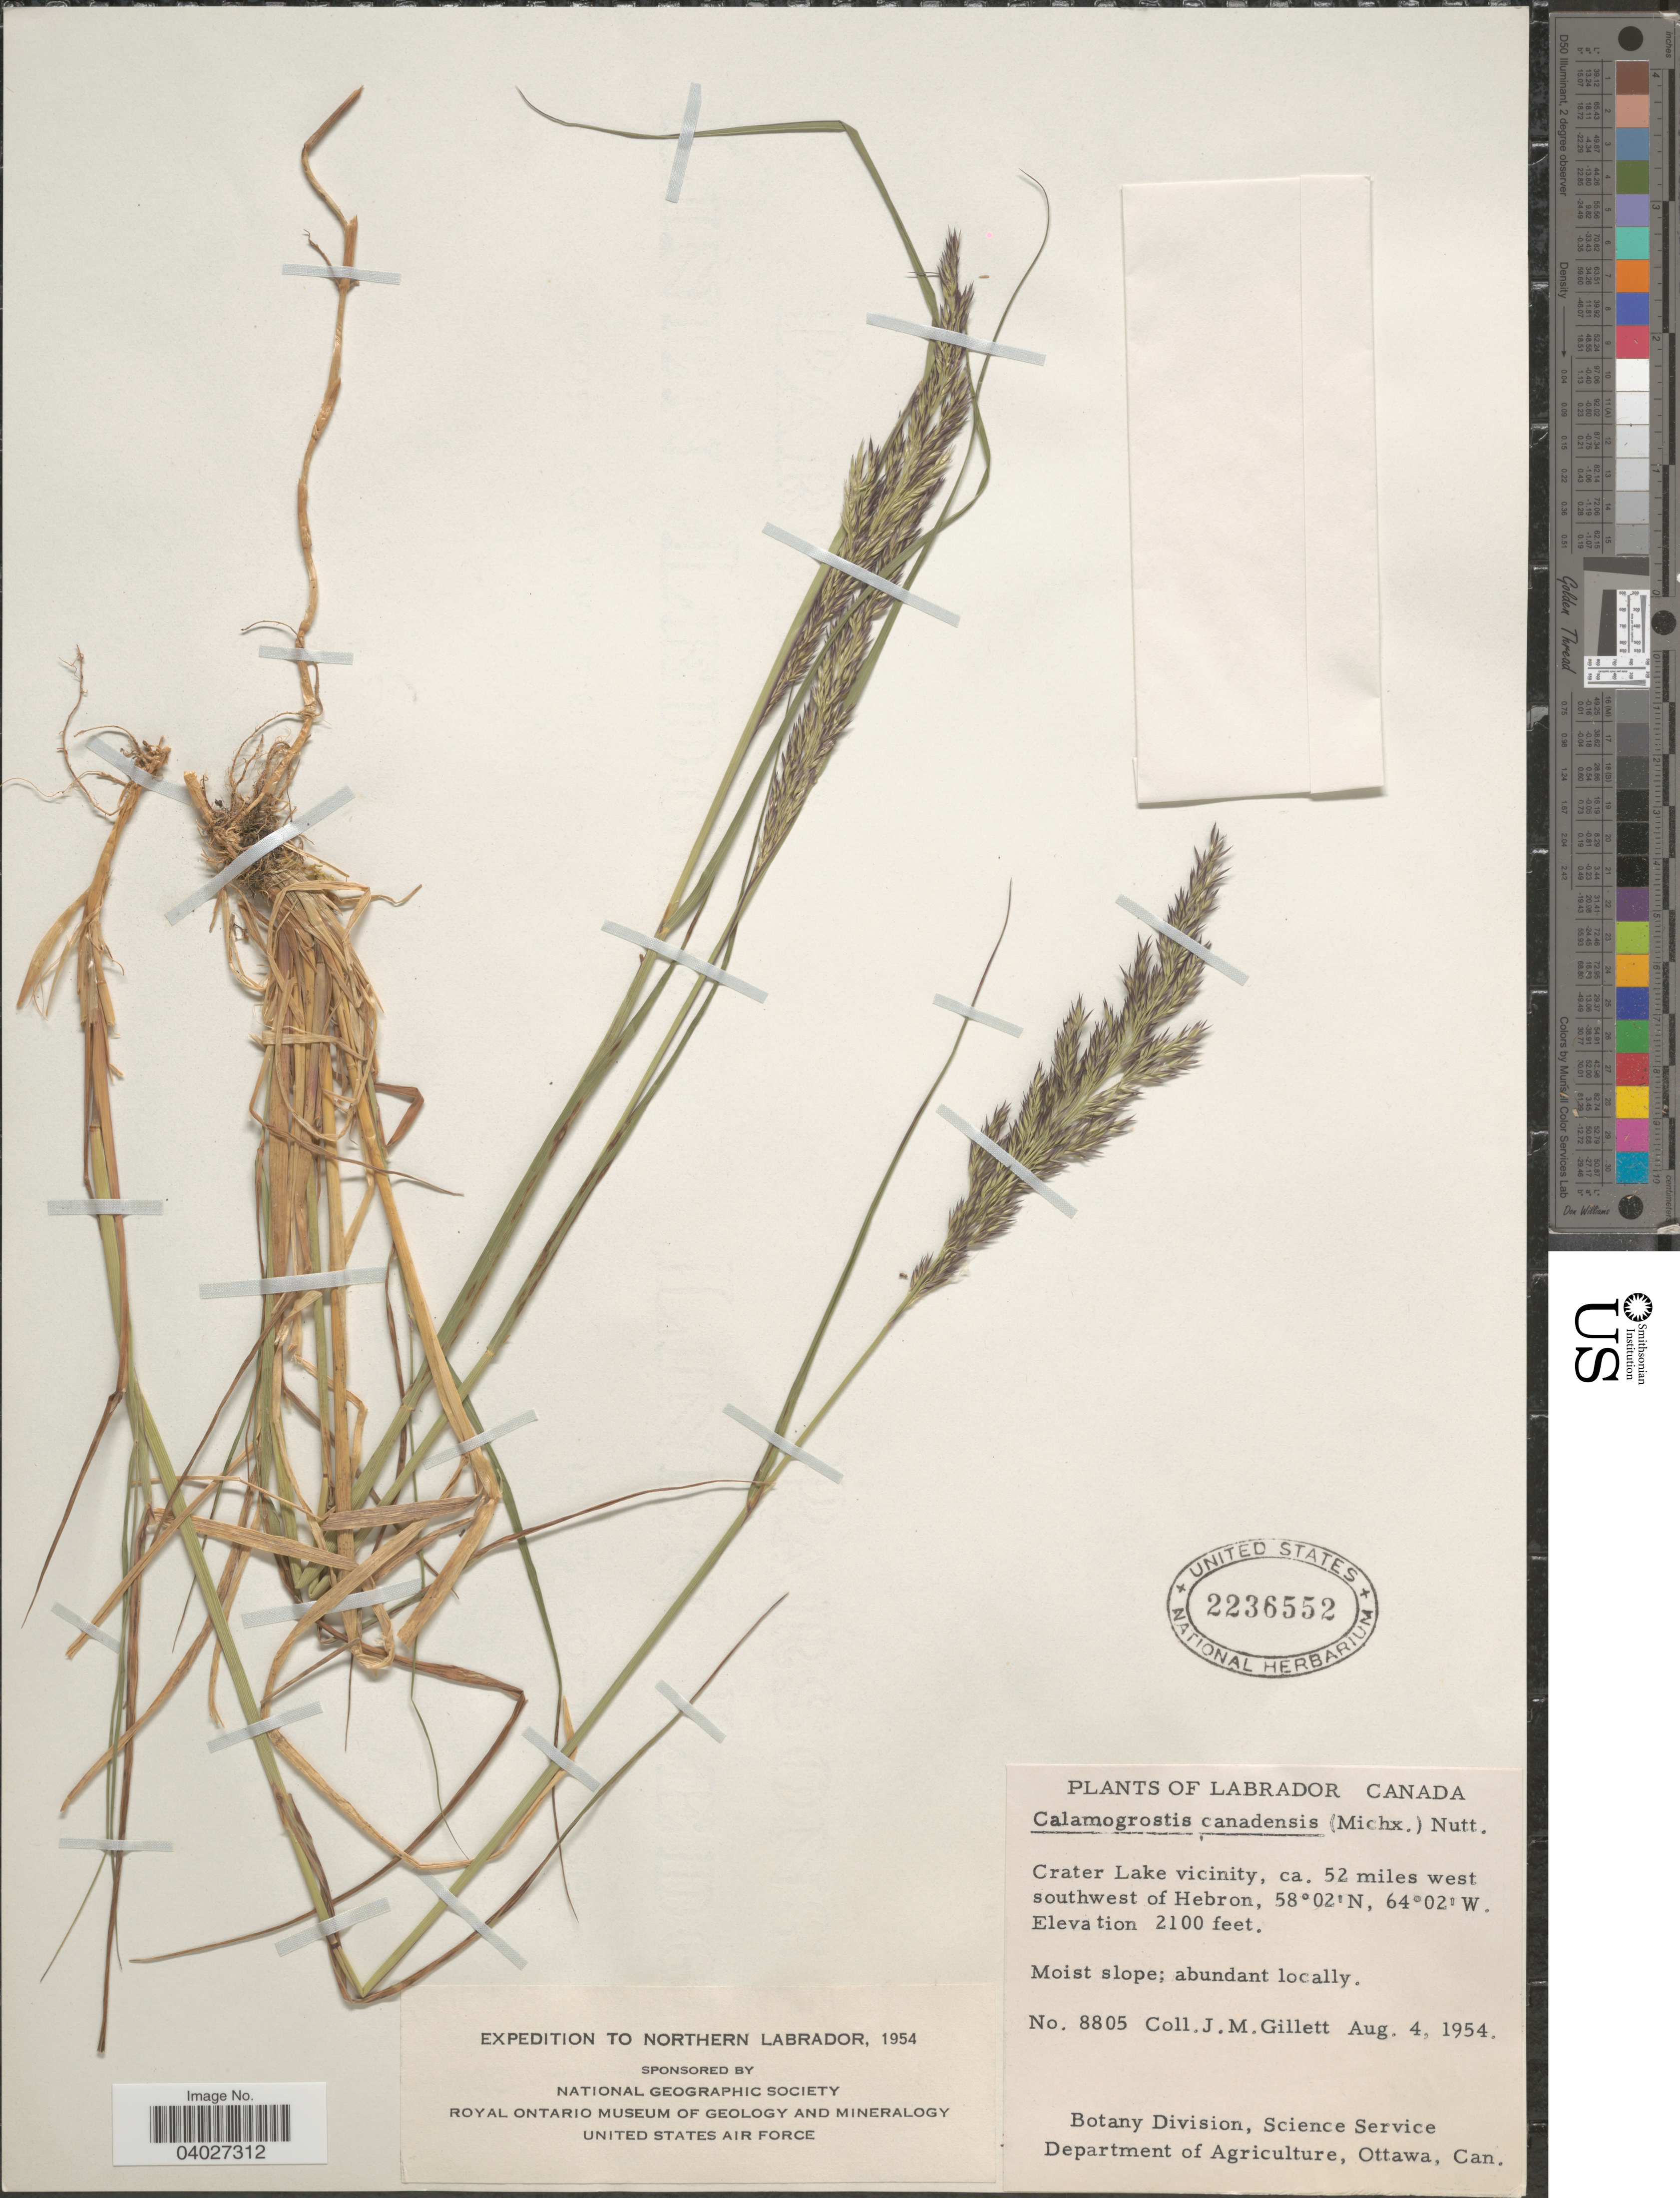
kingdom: Plantae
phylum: Tracheophyta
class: Liliopsida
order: Poales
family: Poaceae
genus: Calamagrostis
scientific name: Calamagrostis canadensis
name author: (Michx.) P. Beauv.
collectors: J. M. Gillett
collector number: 8805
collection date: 1954-08-04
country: Canada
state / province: Newfoundland and Labrador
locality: Northern Labrador. Crater Lake vicinity, ca. 52 miles west southwest of Hebron.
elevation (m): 640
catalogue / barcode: US 2236552